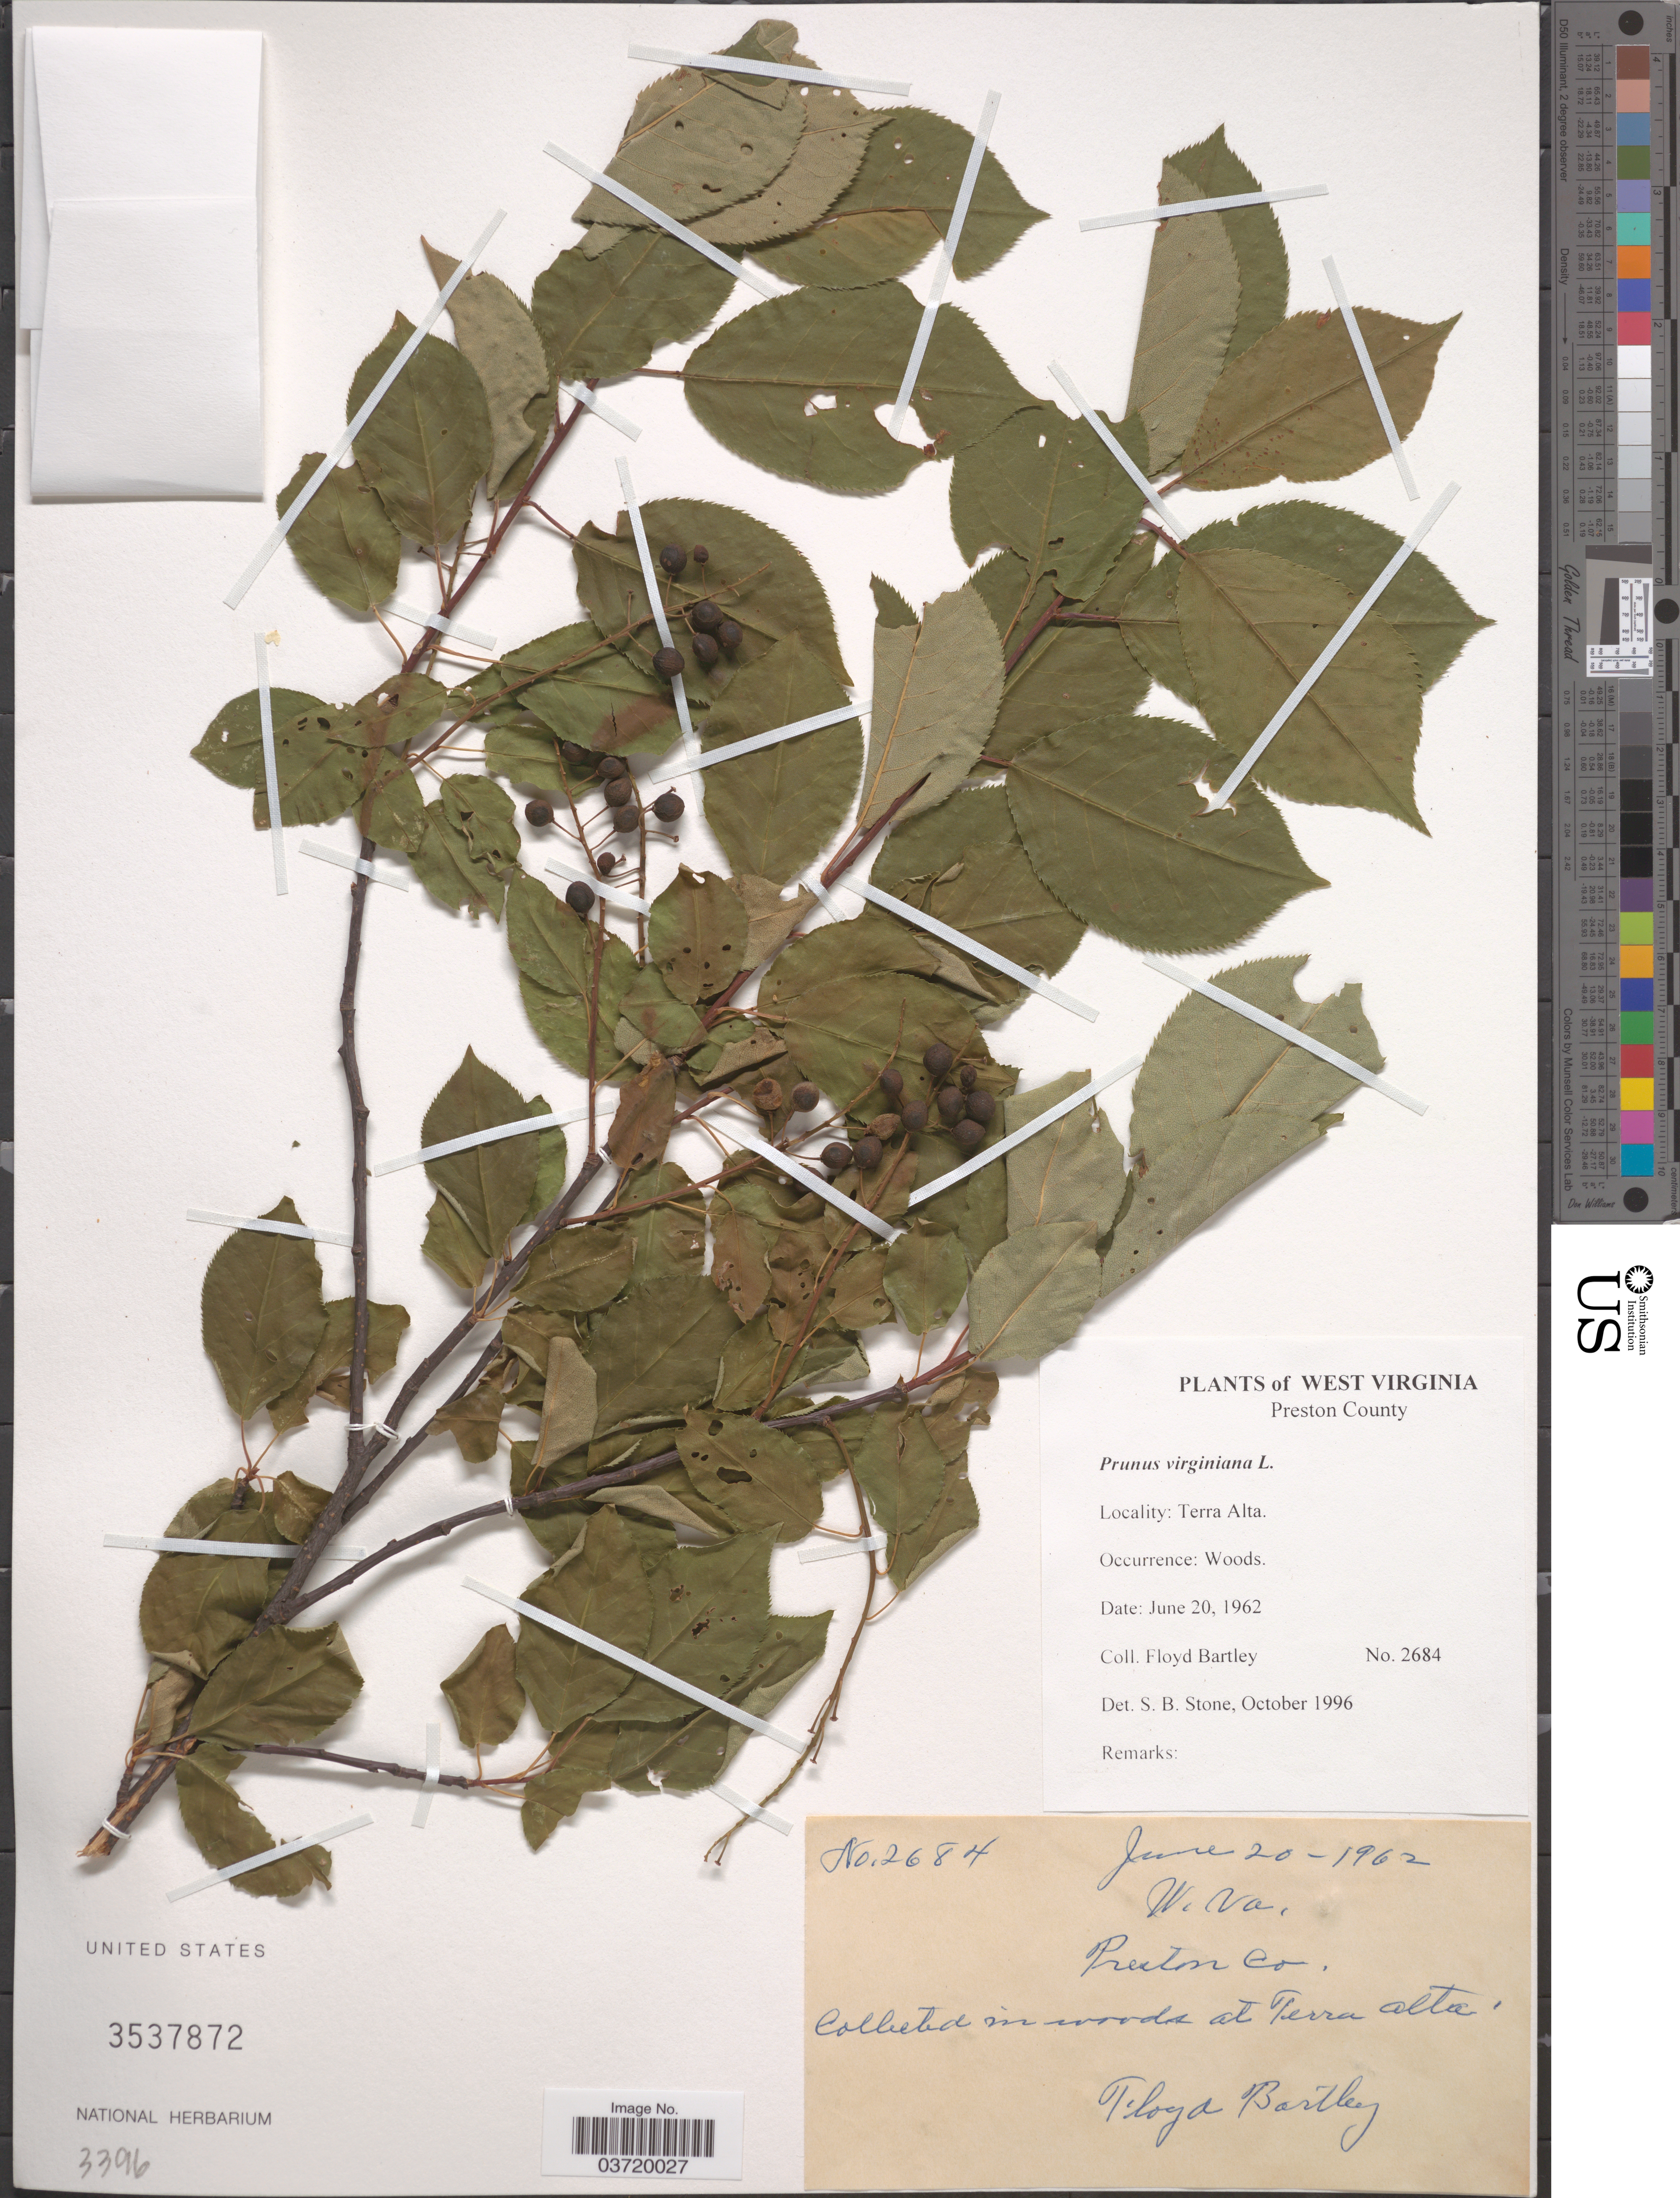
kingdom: Plantae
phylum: Tracheophyta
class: Magnoliopsida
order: Rosales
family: Rosaceae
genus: Prunus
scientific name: Prunus virginiana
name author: L.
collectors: F. Bartley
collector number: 2684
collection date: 1962-06-20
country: United States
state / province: West Virginia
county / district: Preston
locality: Preston County. Terra Alta.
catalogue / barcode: US 3537872